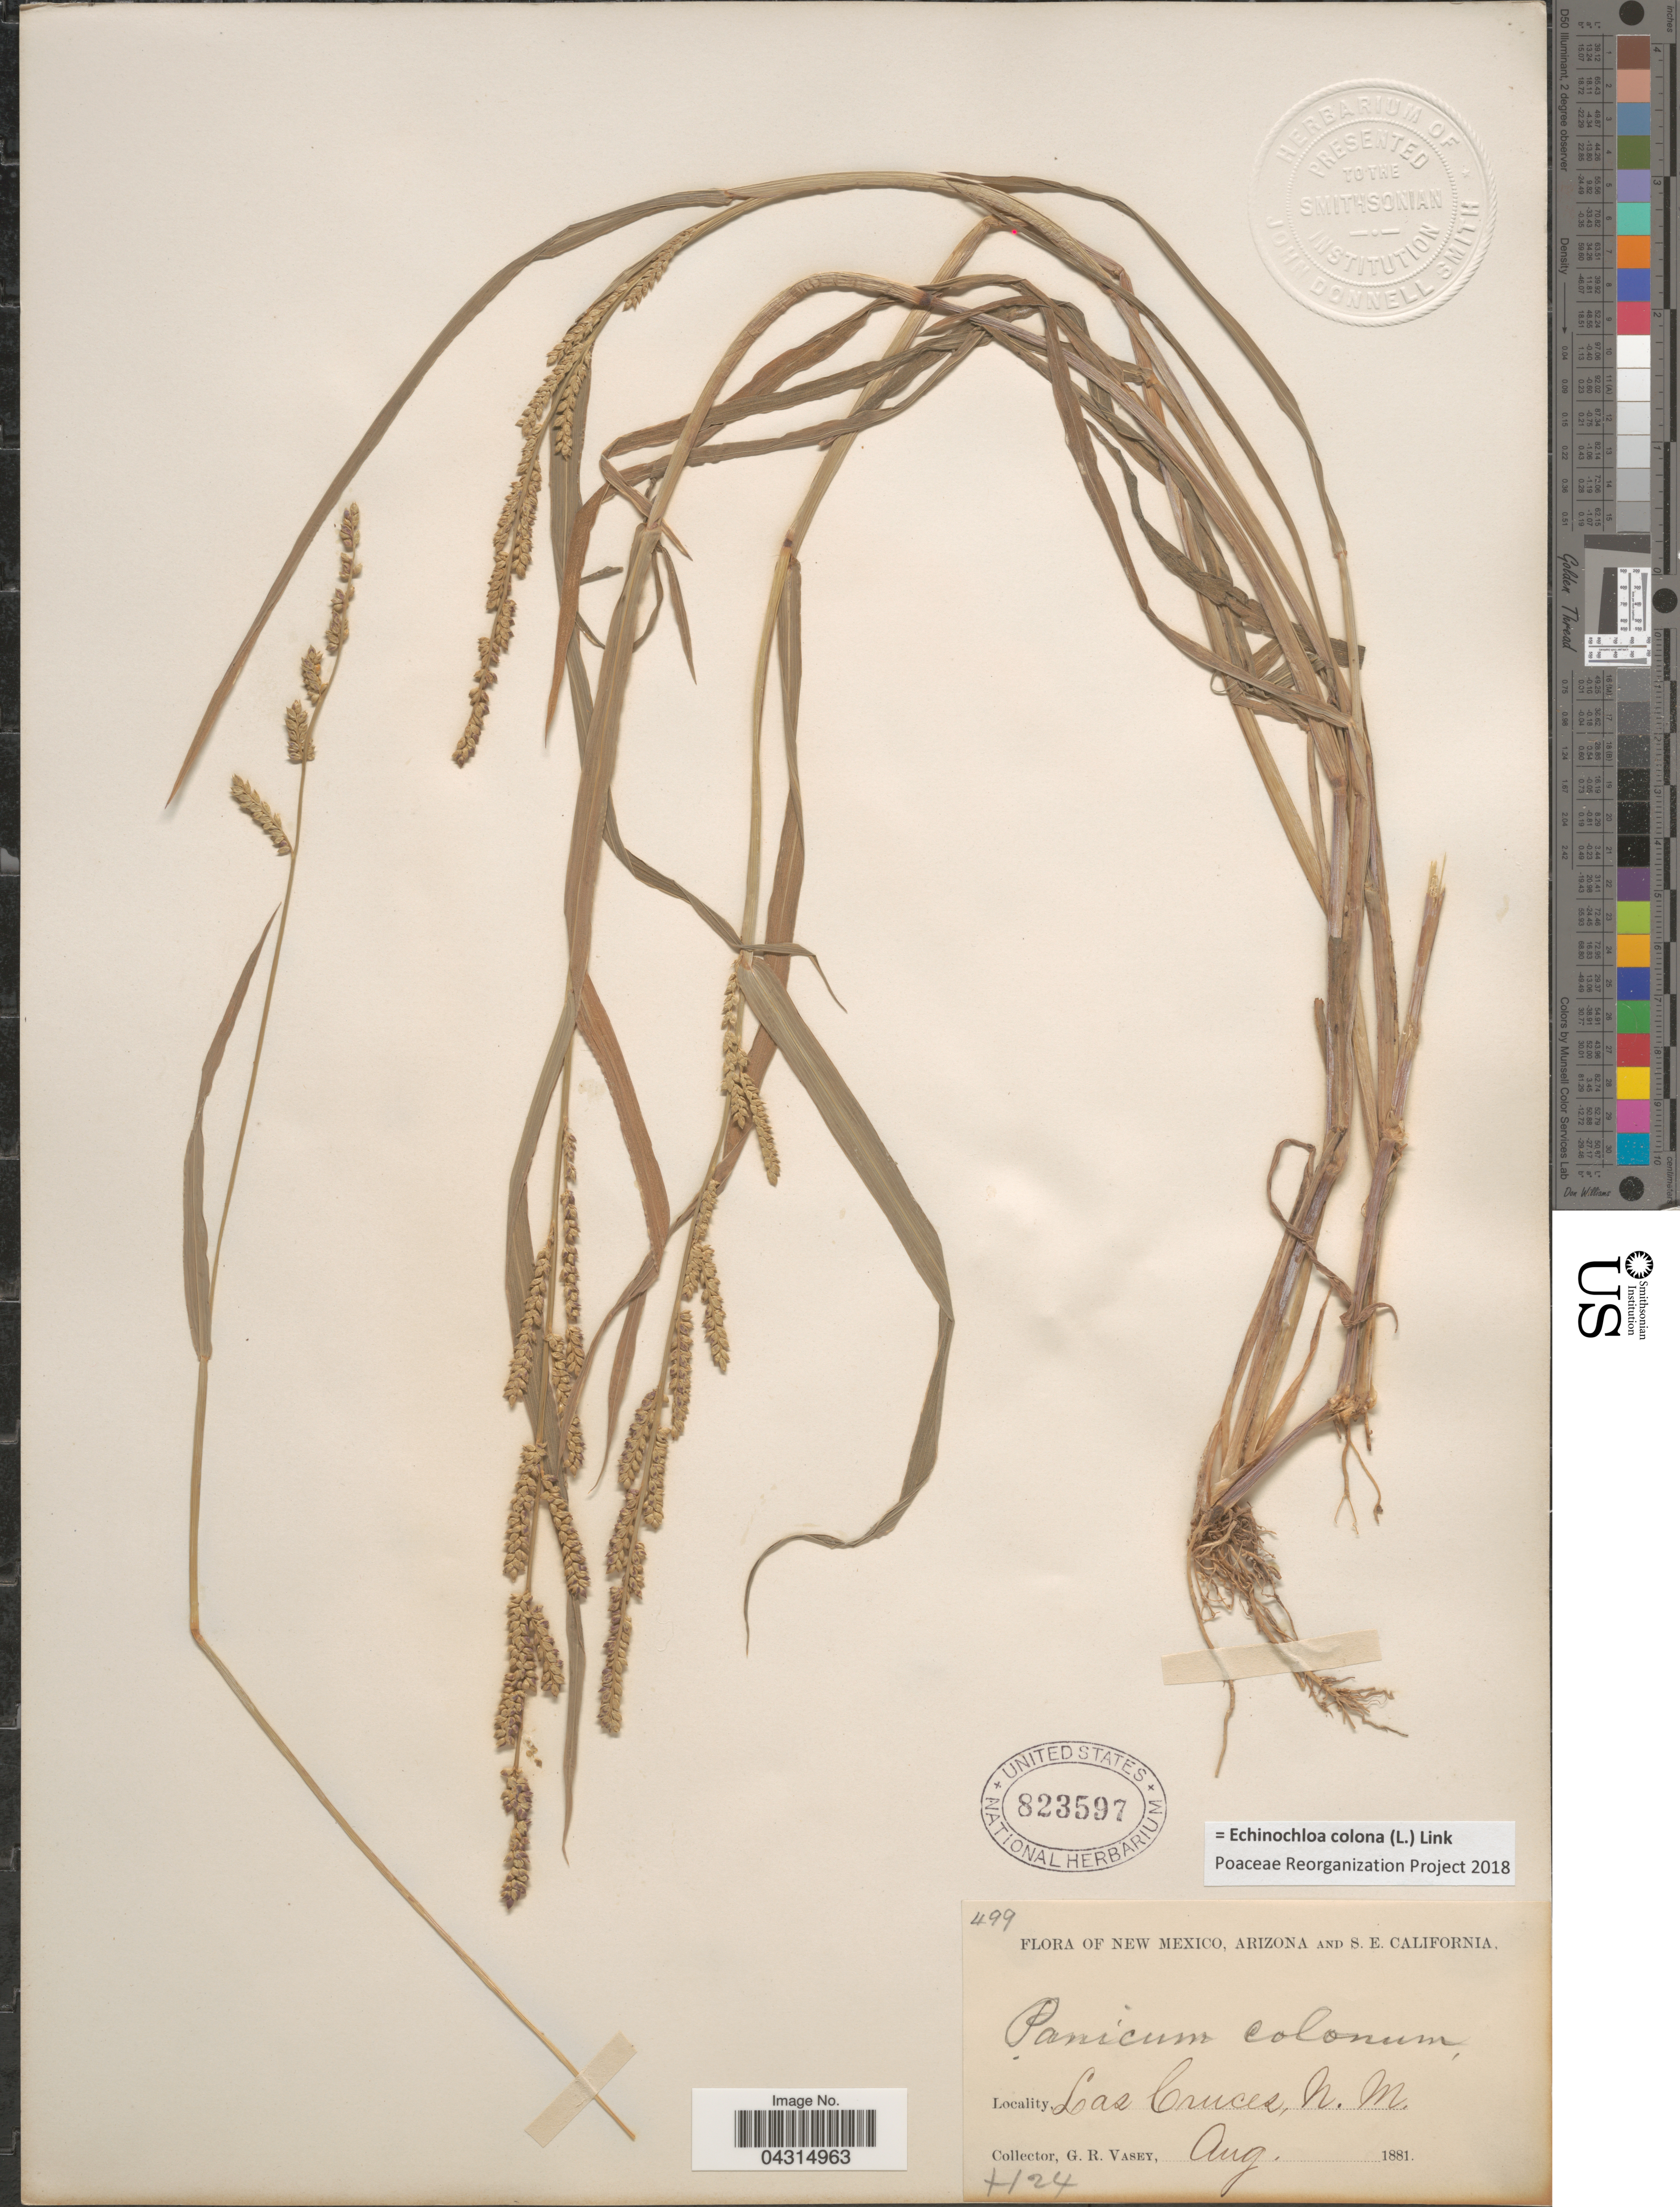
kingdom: Plantae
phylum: Tracheophyta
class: Liliopsida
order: Poales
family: Poaceae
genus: Echinochloa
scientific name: Echinochloa colona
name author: (L.) Link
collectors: G. R. Vasey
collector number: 499/H24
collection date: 1881-08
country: United States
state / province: New Mexico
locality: Las Cruces.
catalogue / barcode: US 823597